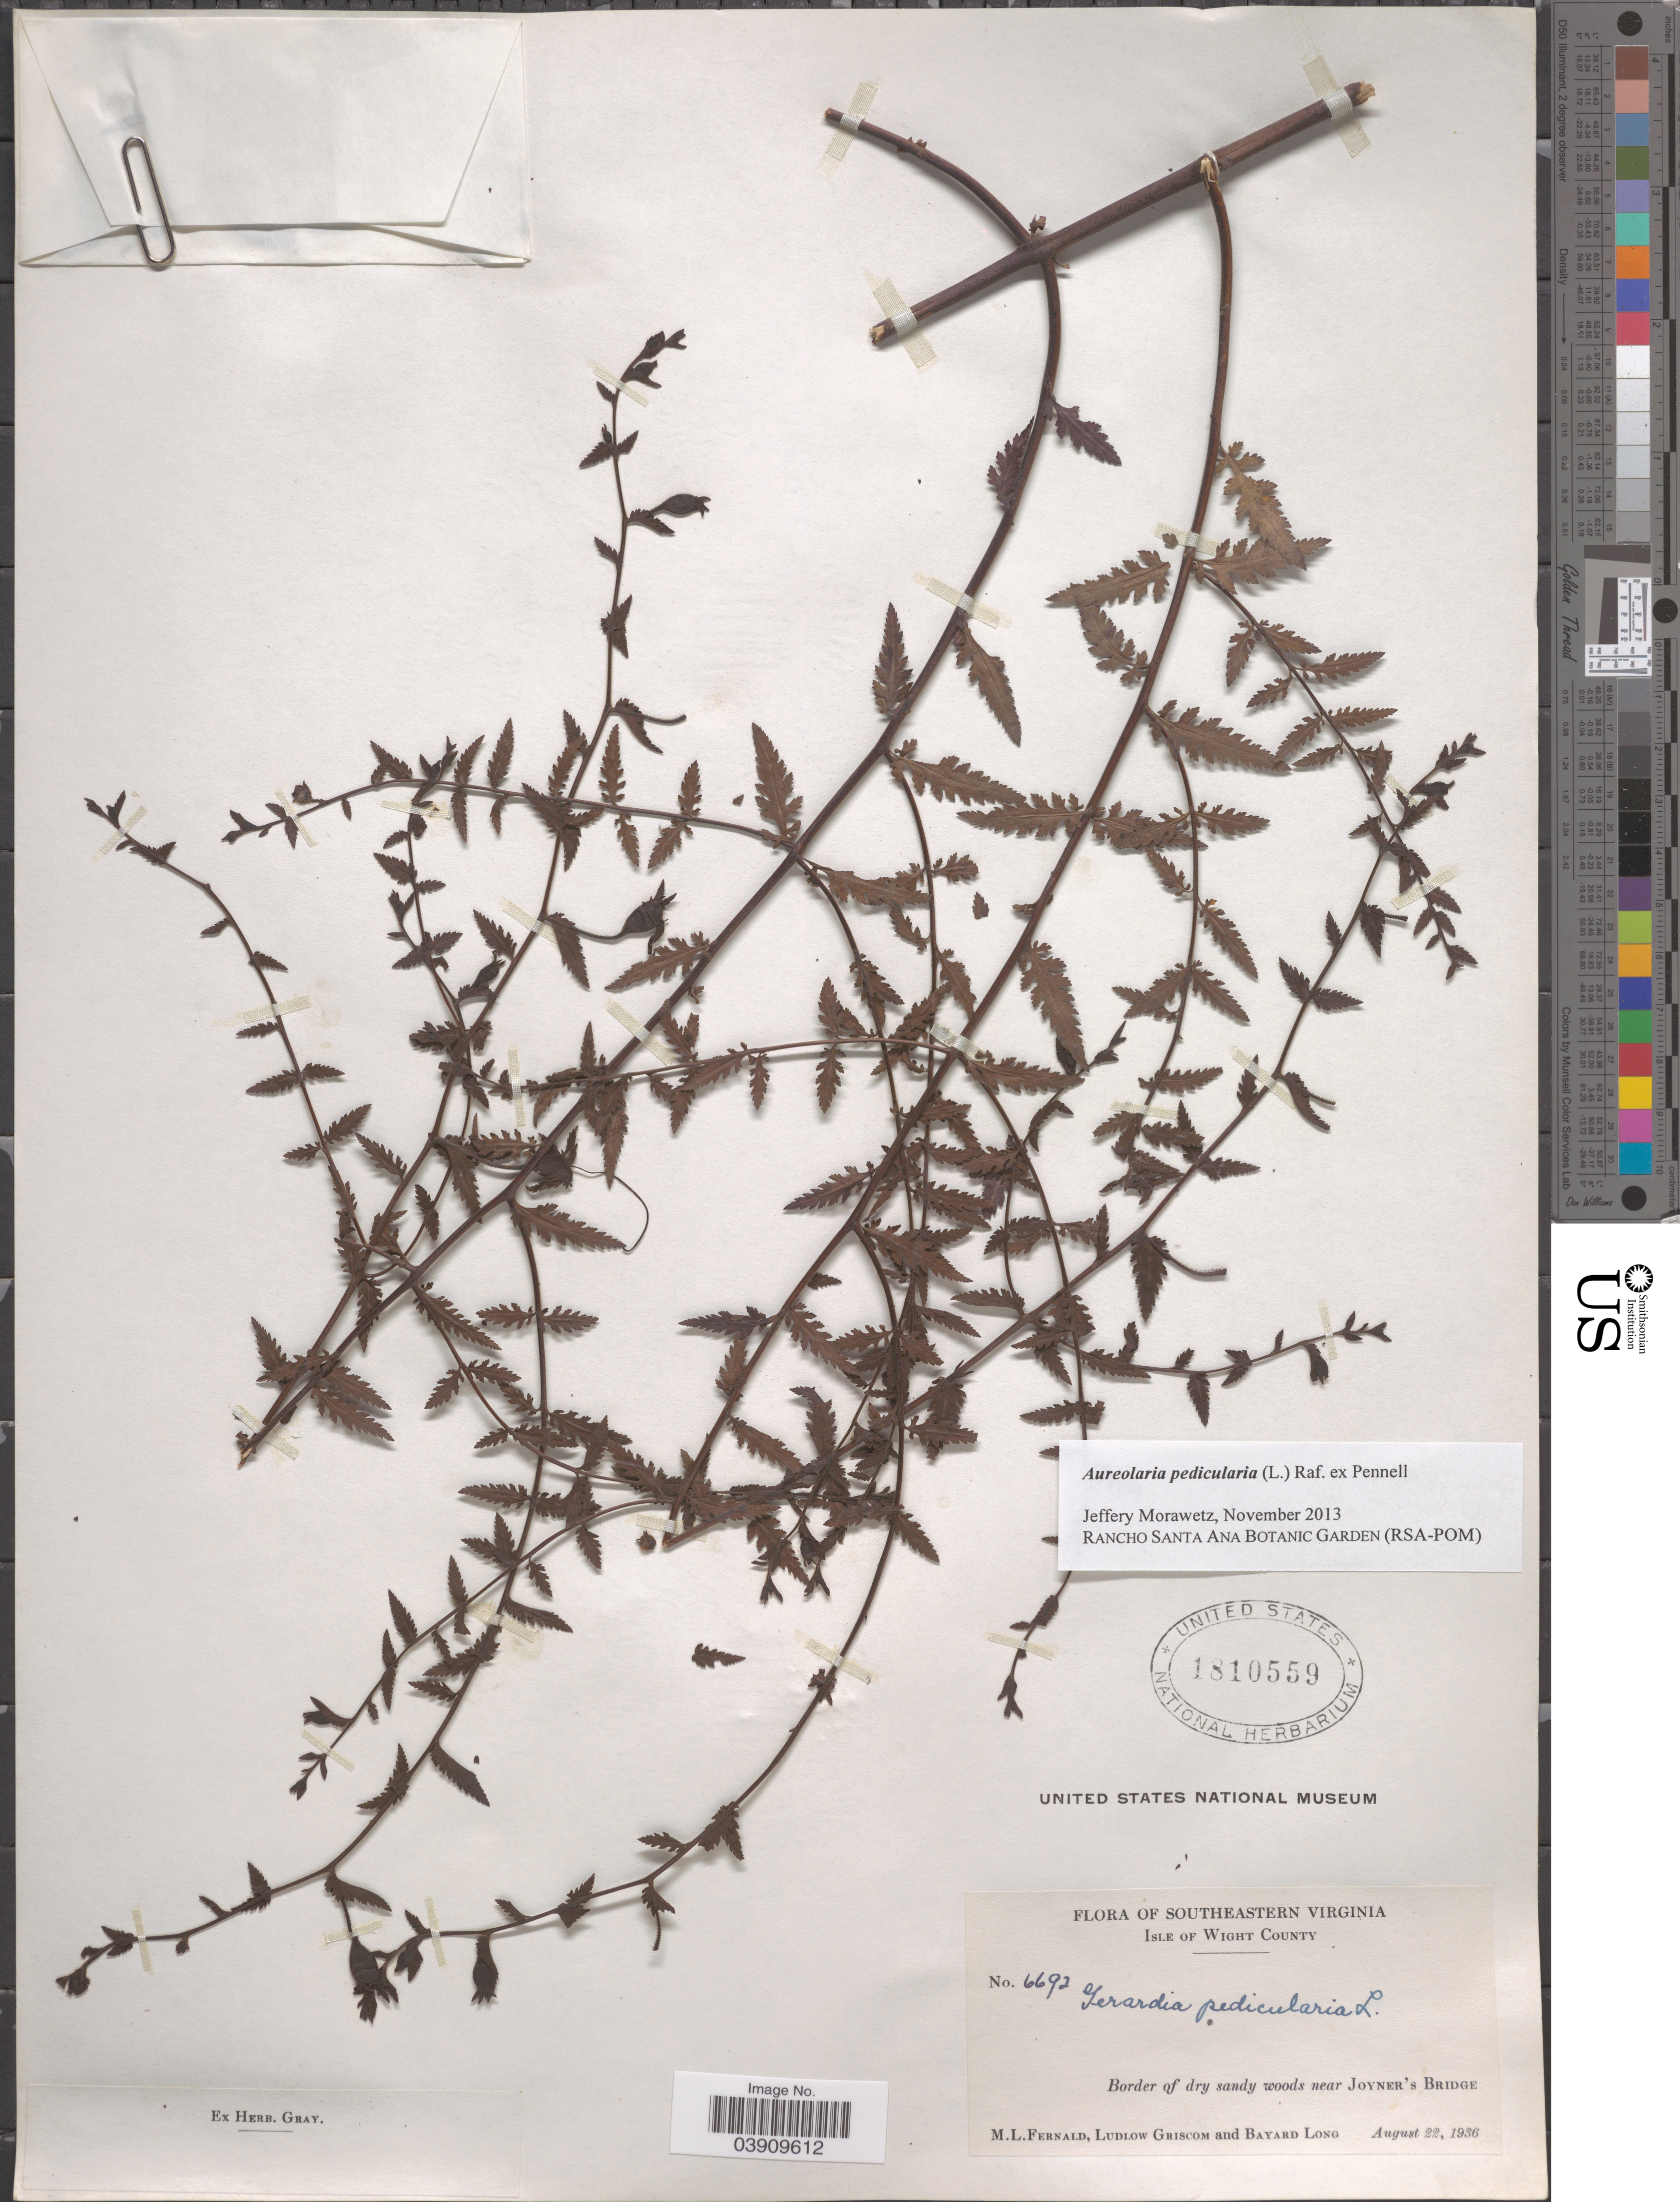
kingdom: Plantae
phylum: Tracheophyta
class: Magnoliopsida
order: Lamiales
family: Orobanchaceae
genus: Aureolaria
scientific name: Aureolaria pedicularia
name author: (L.) Raf. ex Farw.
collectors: M. L. Fernald, L. Griscom & B. Long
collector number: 6692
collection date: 1936-08-22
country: United States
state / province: Virginia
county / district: Isle of Wight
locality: Southeastern Virginia. Isle of Wight County. Near Joyner's Bridge.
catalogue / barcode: US 1810559